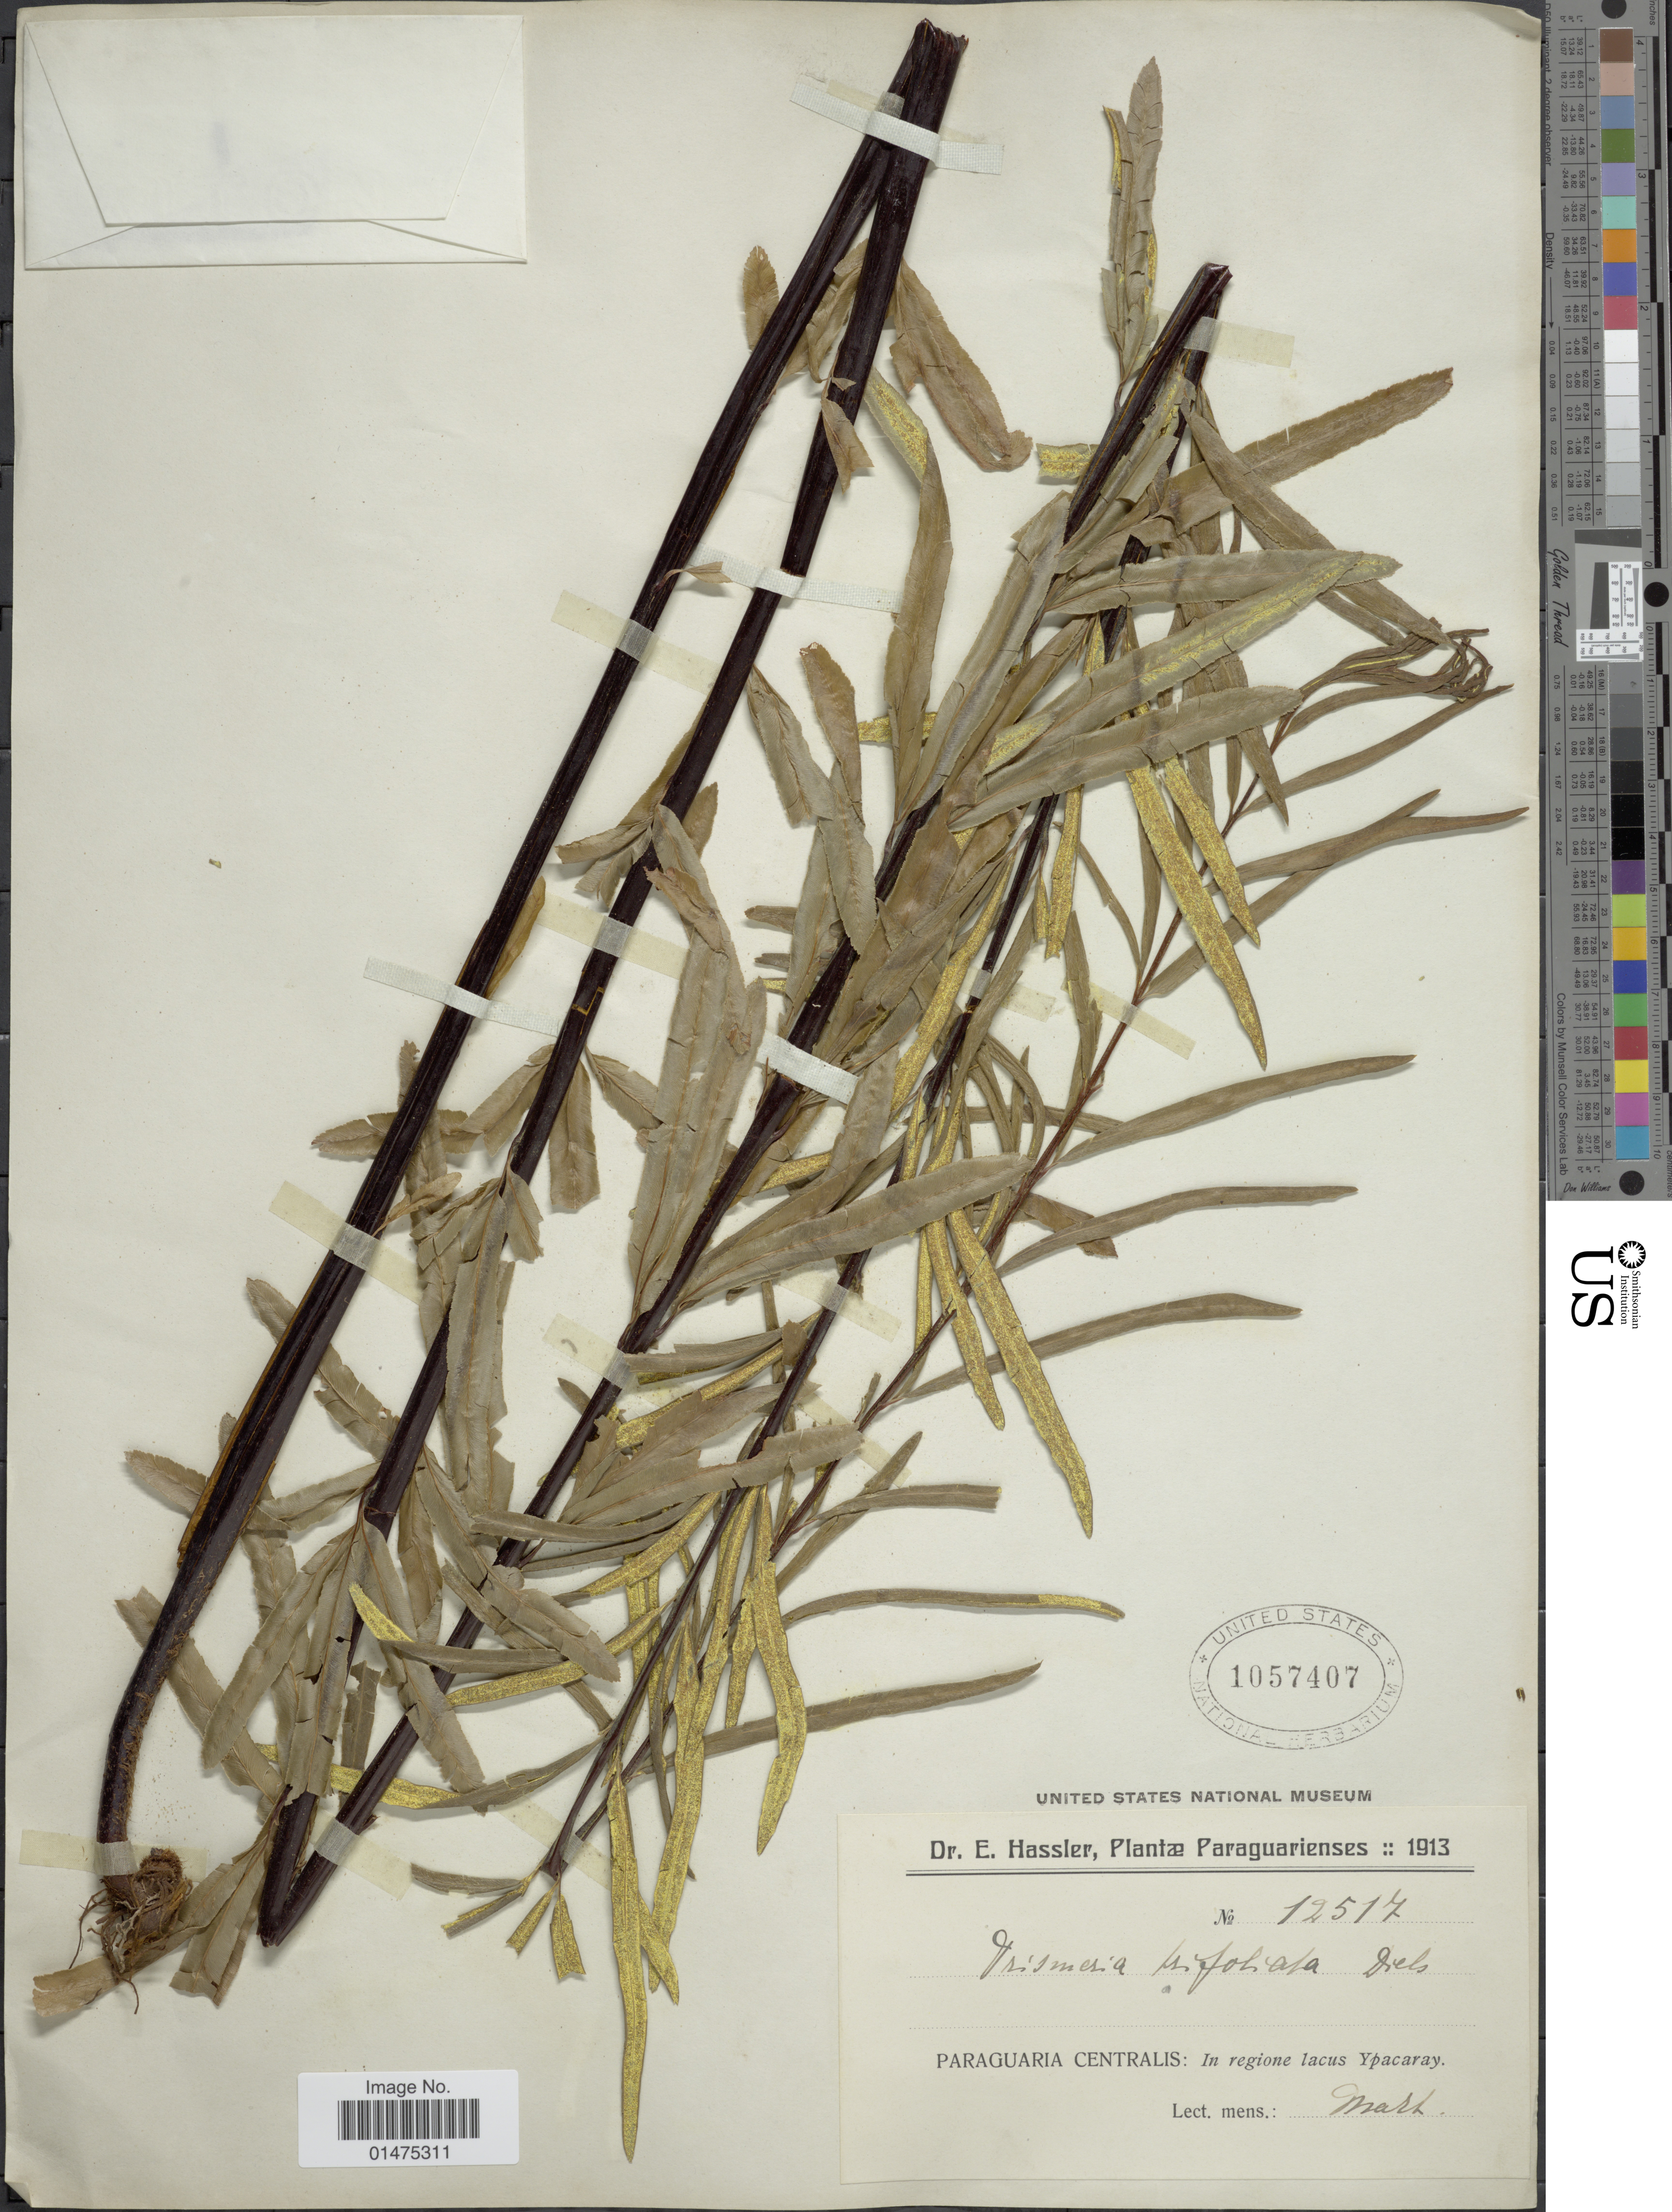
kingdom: Plantae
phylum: Tracheophyta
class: Polypodiopsida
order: Polypodiales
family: Pteridaceae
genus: Pityrogramma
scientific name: Pityrogramma trifoliata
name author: (L.) R.M. Tryon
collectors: E. Hassler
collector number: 12517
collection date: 1913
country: Paraguay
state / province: Central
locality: Paraguaria Centralis: In regione lacus Ypacaray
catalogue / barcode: US 1057407